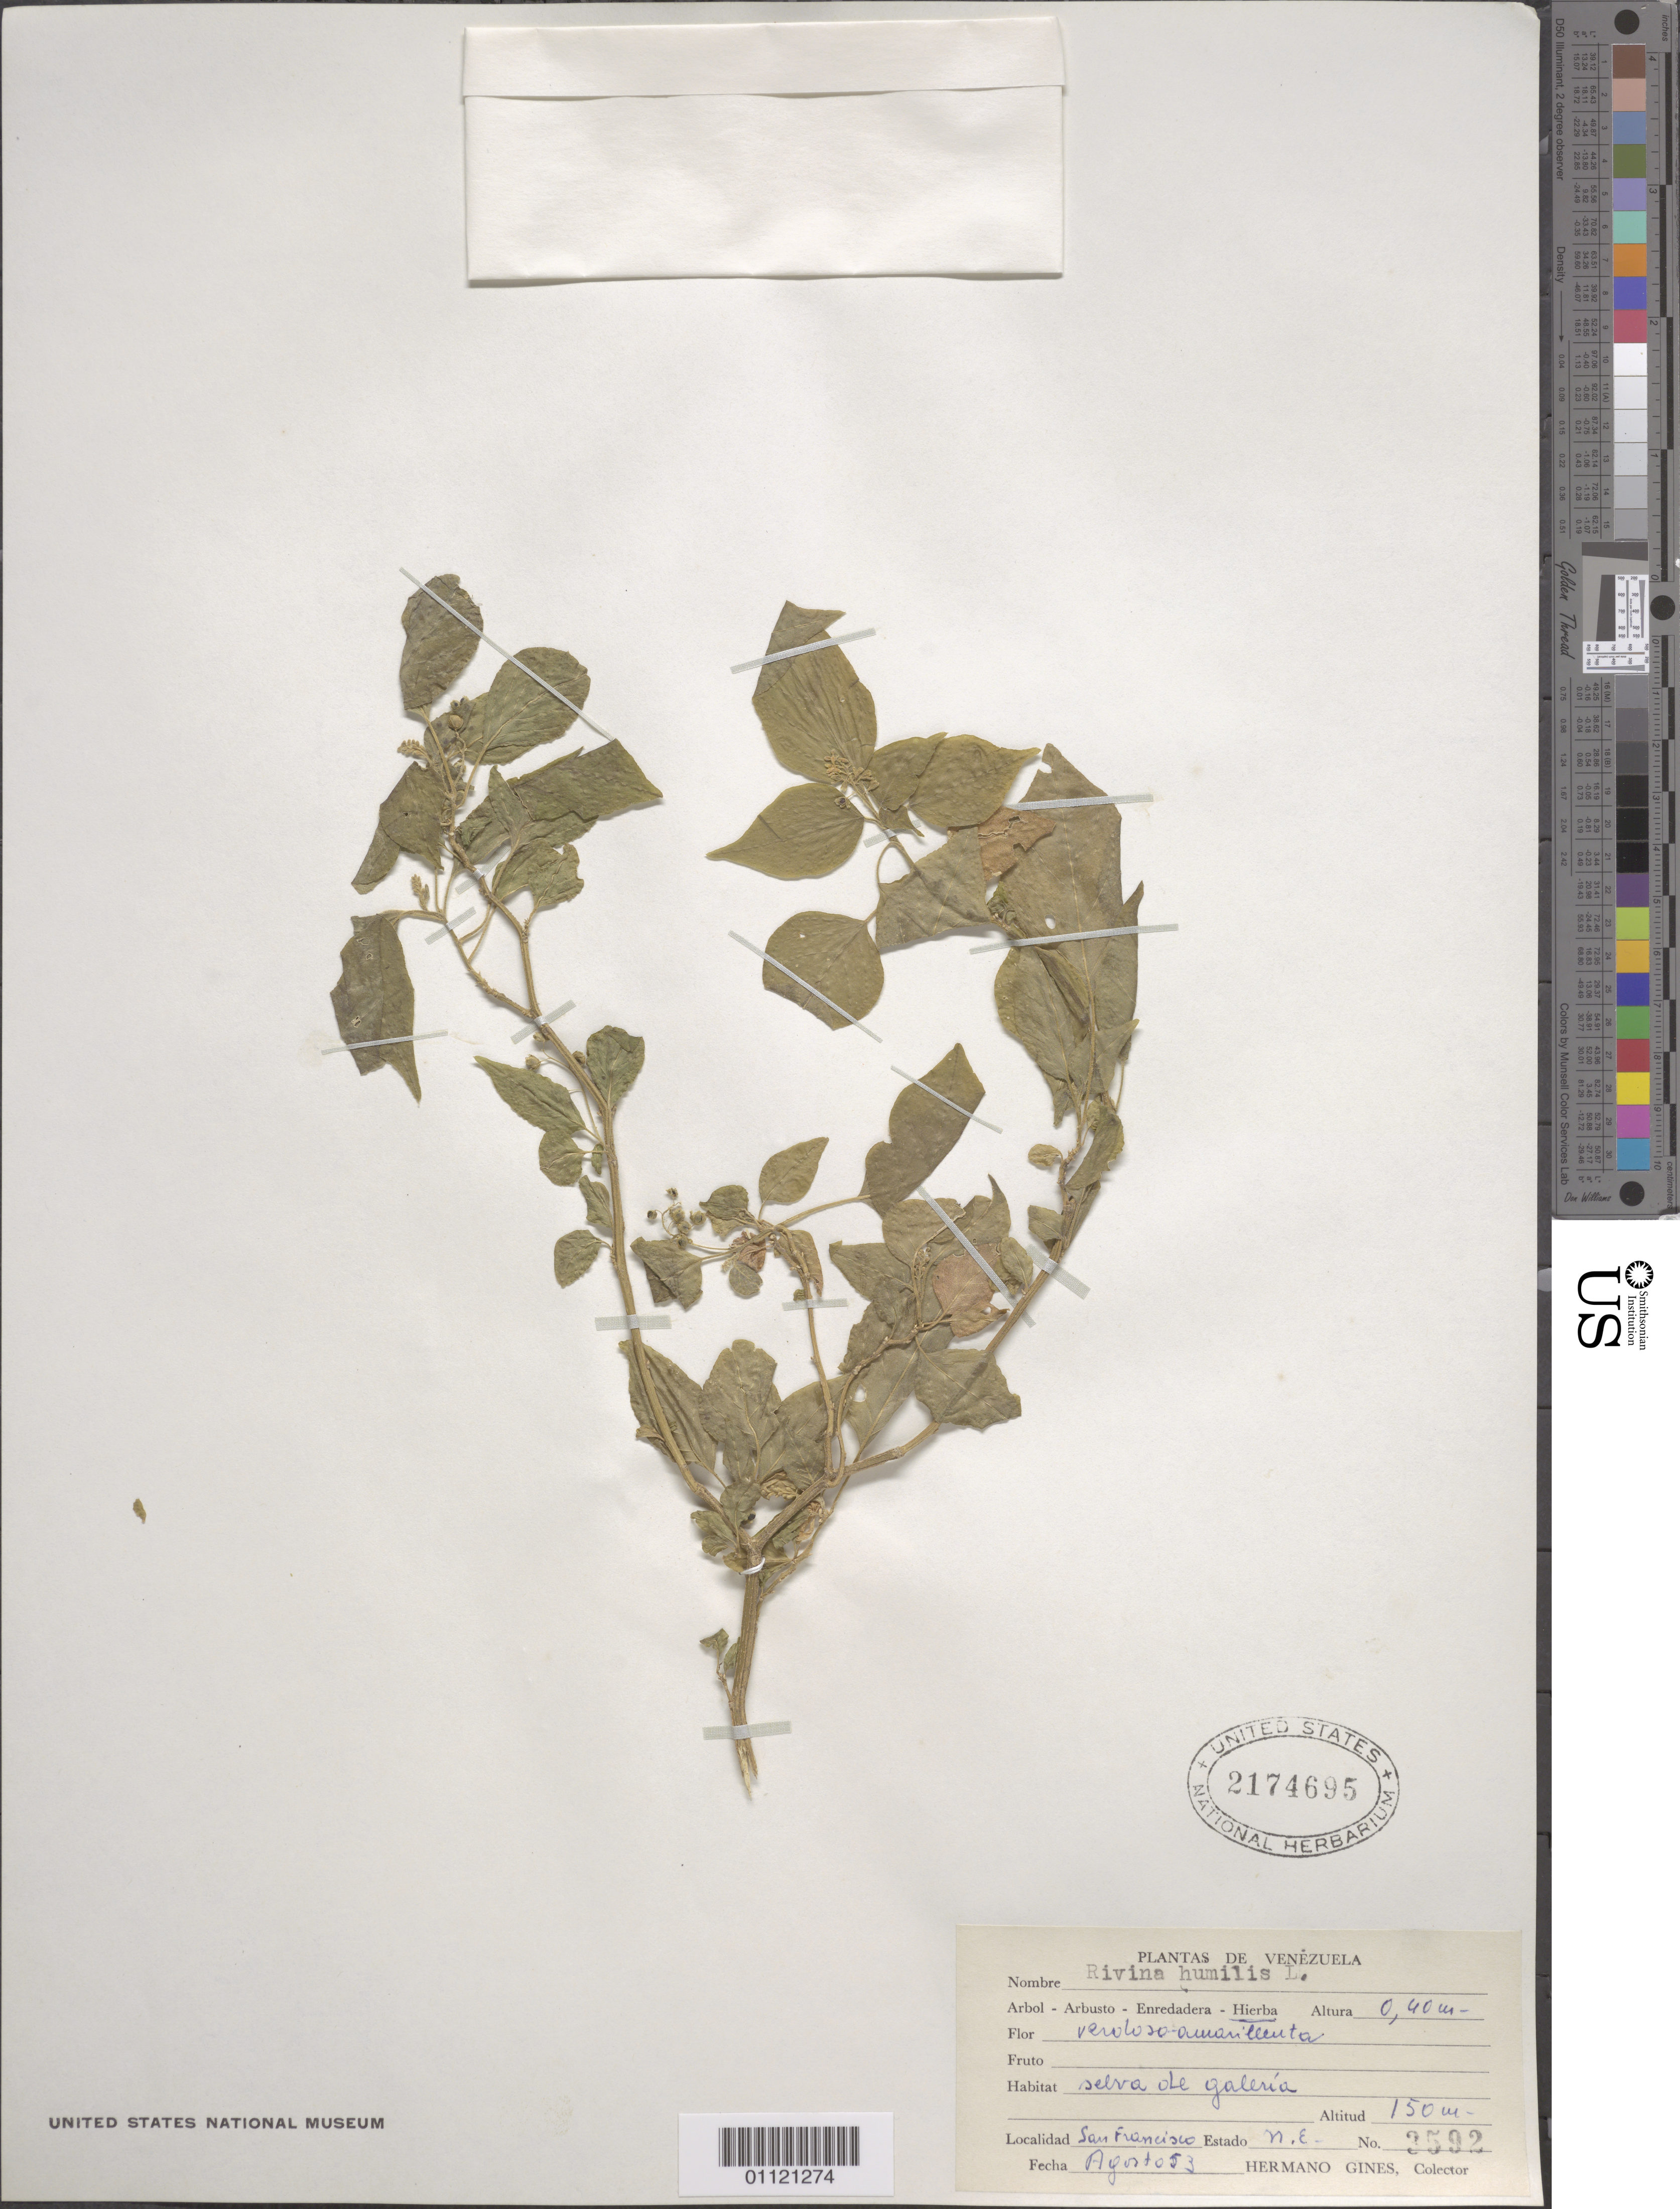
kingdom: Plantae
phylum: Tracheophyta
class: Magnoliopsida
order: Caryophyllales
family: Phytolaccaceae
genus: Rivina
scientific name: Rivina humilis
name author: L.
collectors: Bro. Gines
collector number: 3592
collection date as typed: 01 Aug 1953 to 31 Aug 1953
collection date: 1953-08-01/1953-08-31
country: Venezuela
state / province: Nueva Esparta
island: Margarita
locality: San Francisco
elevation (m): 150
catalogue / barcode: US 2174695